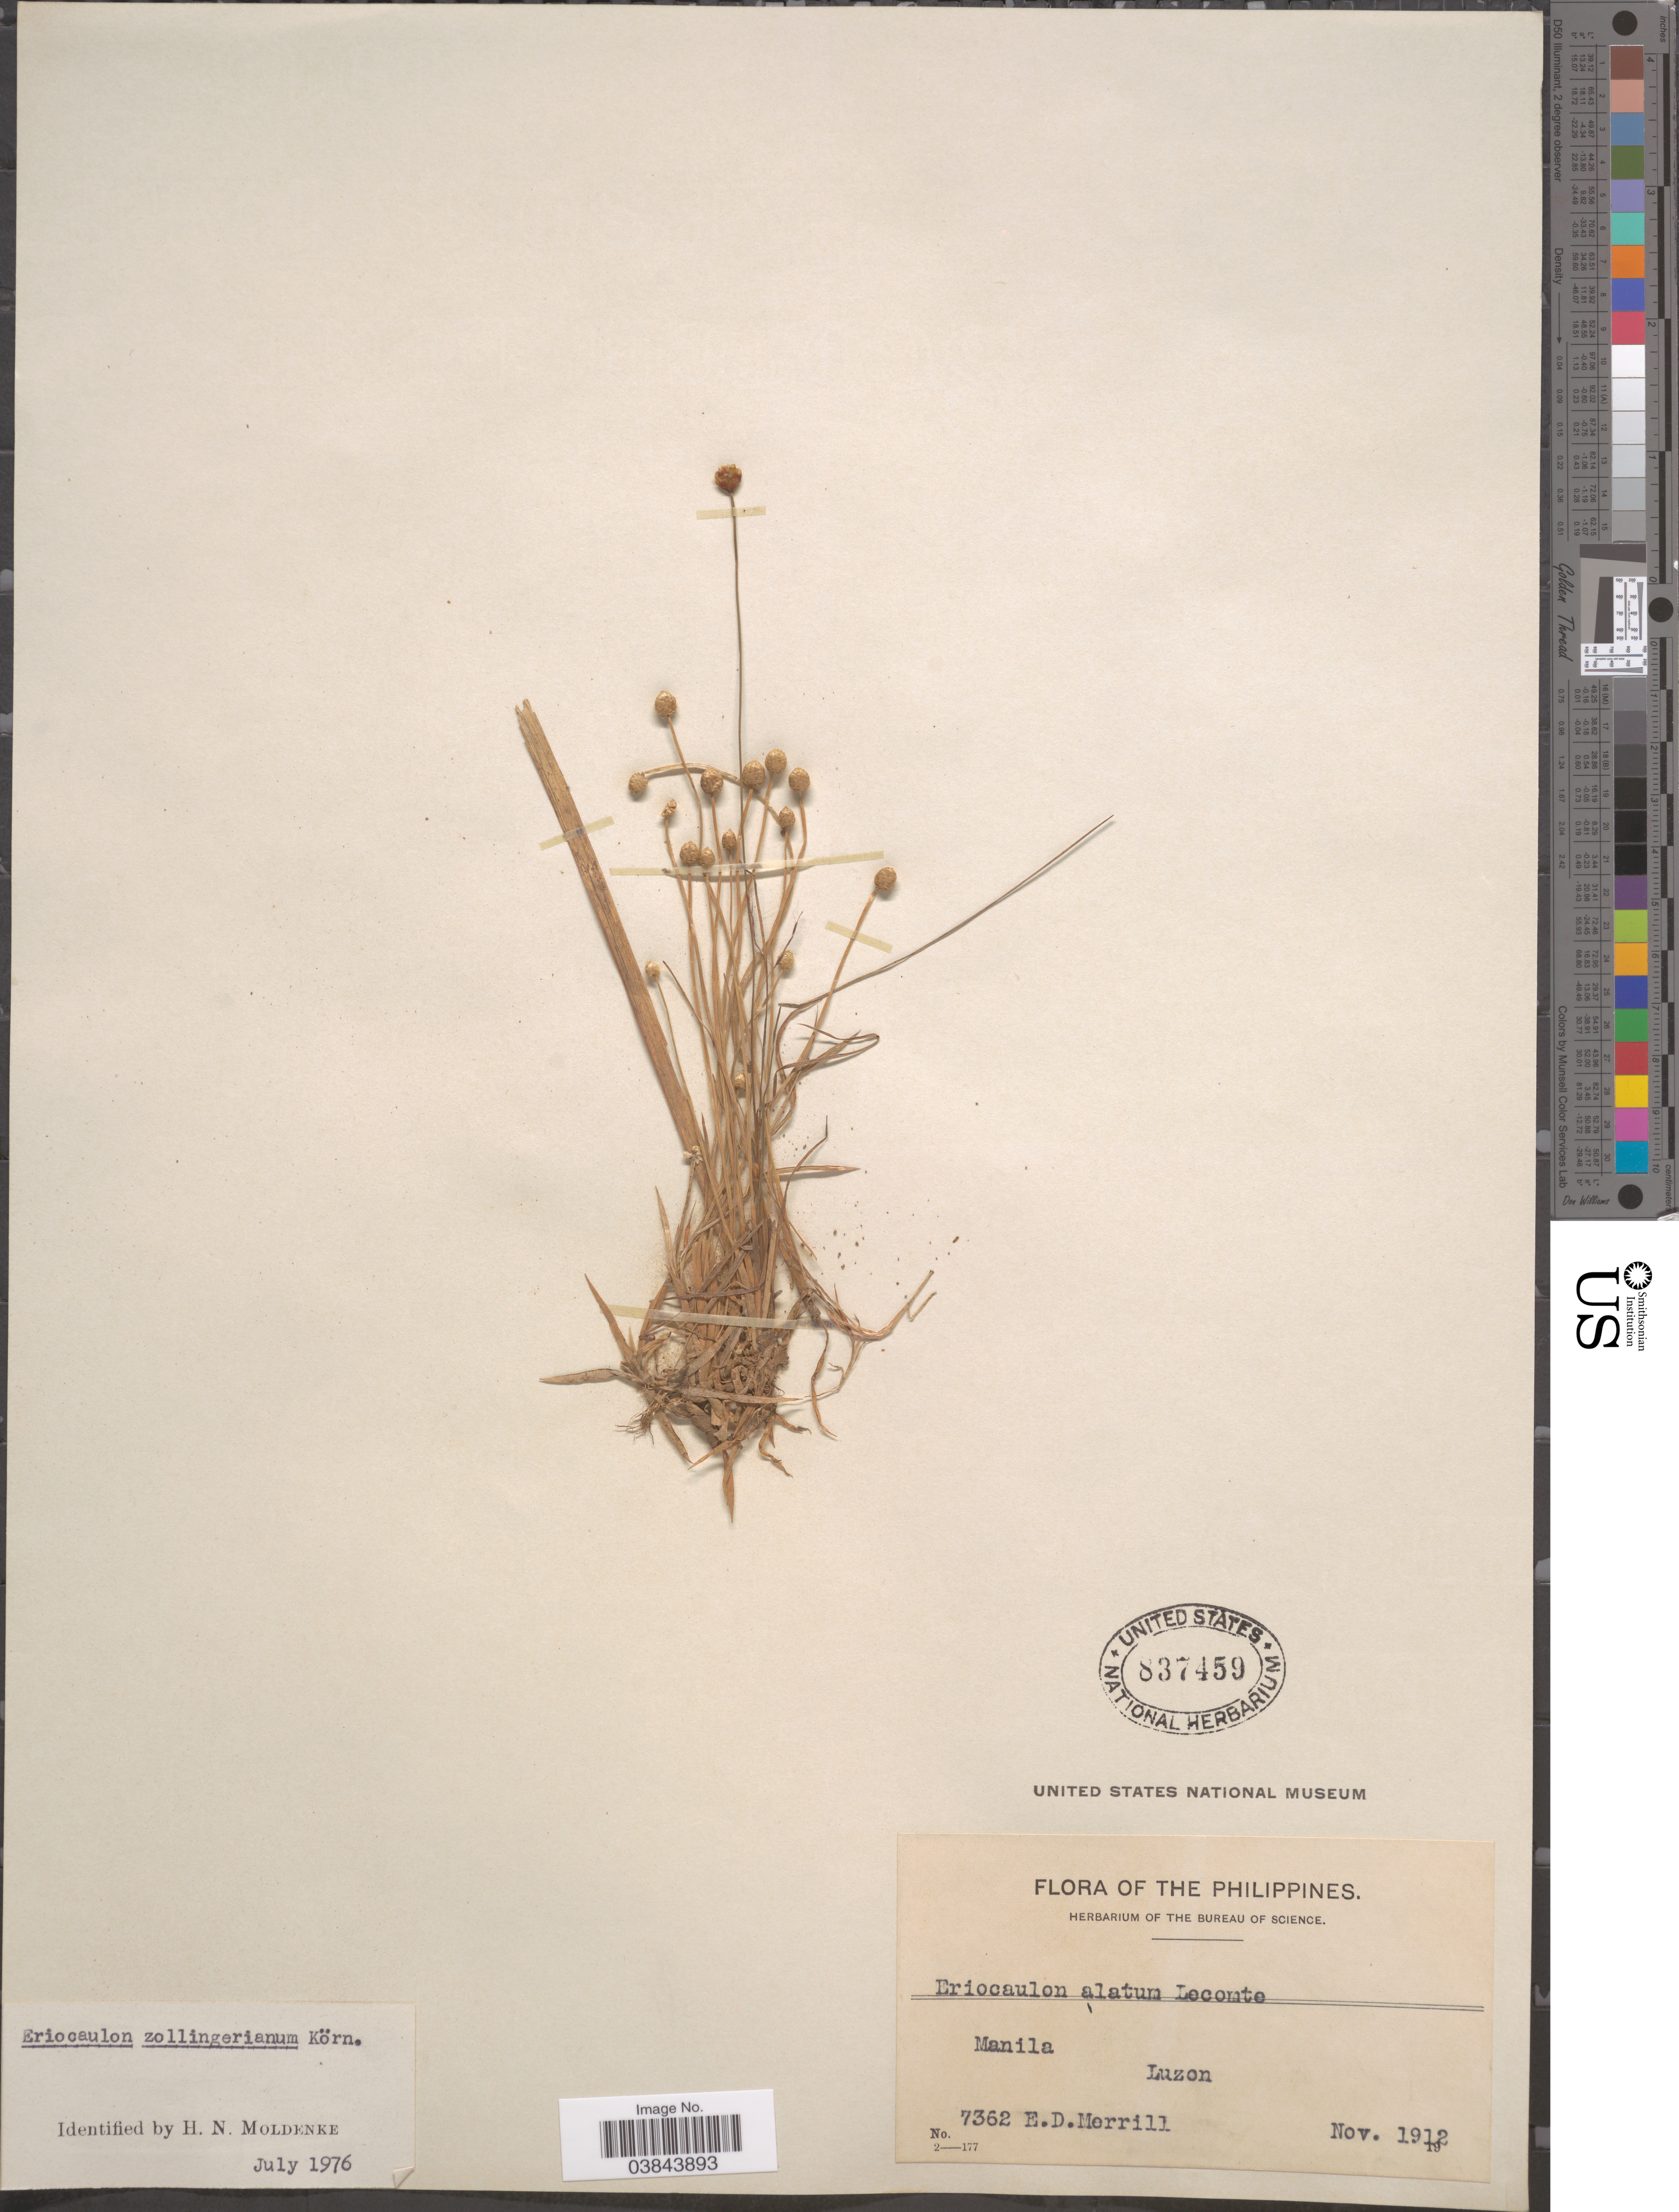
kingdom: Plantae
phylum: Tracheophyta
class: Liliopsida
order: Poales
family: Eriocaulaceae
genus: Eriocaulon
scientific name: Eriocaulon zollingerianum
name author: Körn.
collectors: E. D. Merrill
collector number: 7362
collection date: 1912-11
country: Philippines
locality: Manila, Luzon.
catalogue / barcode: US 837459